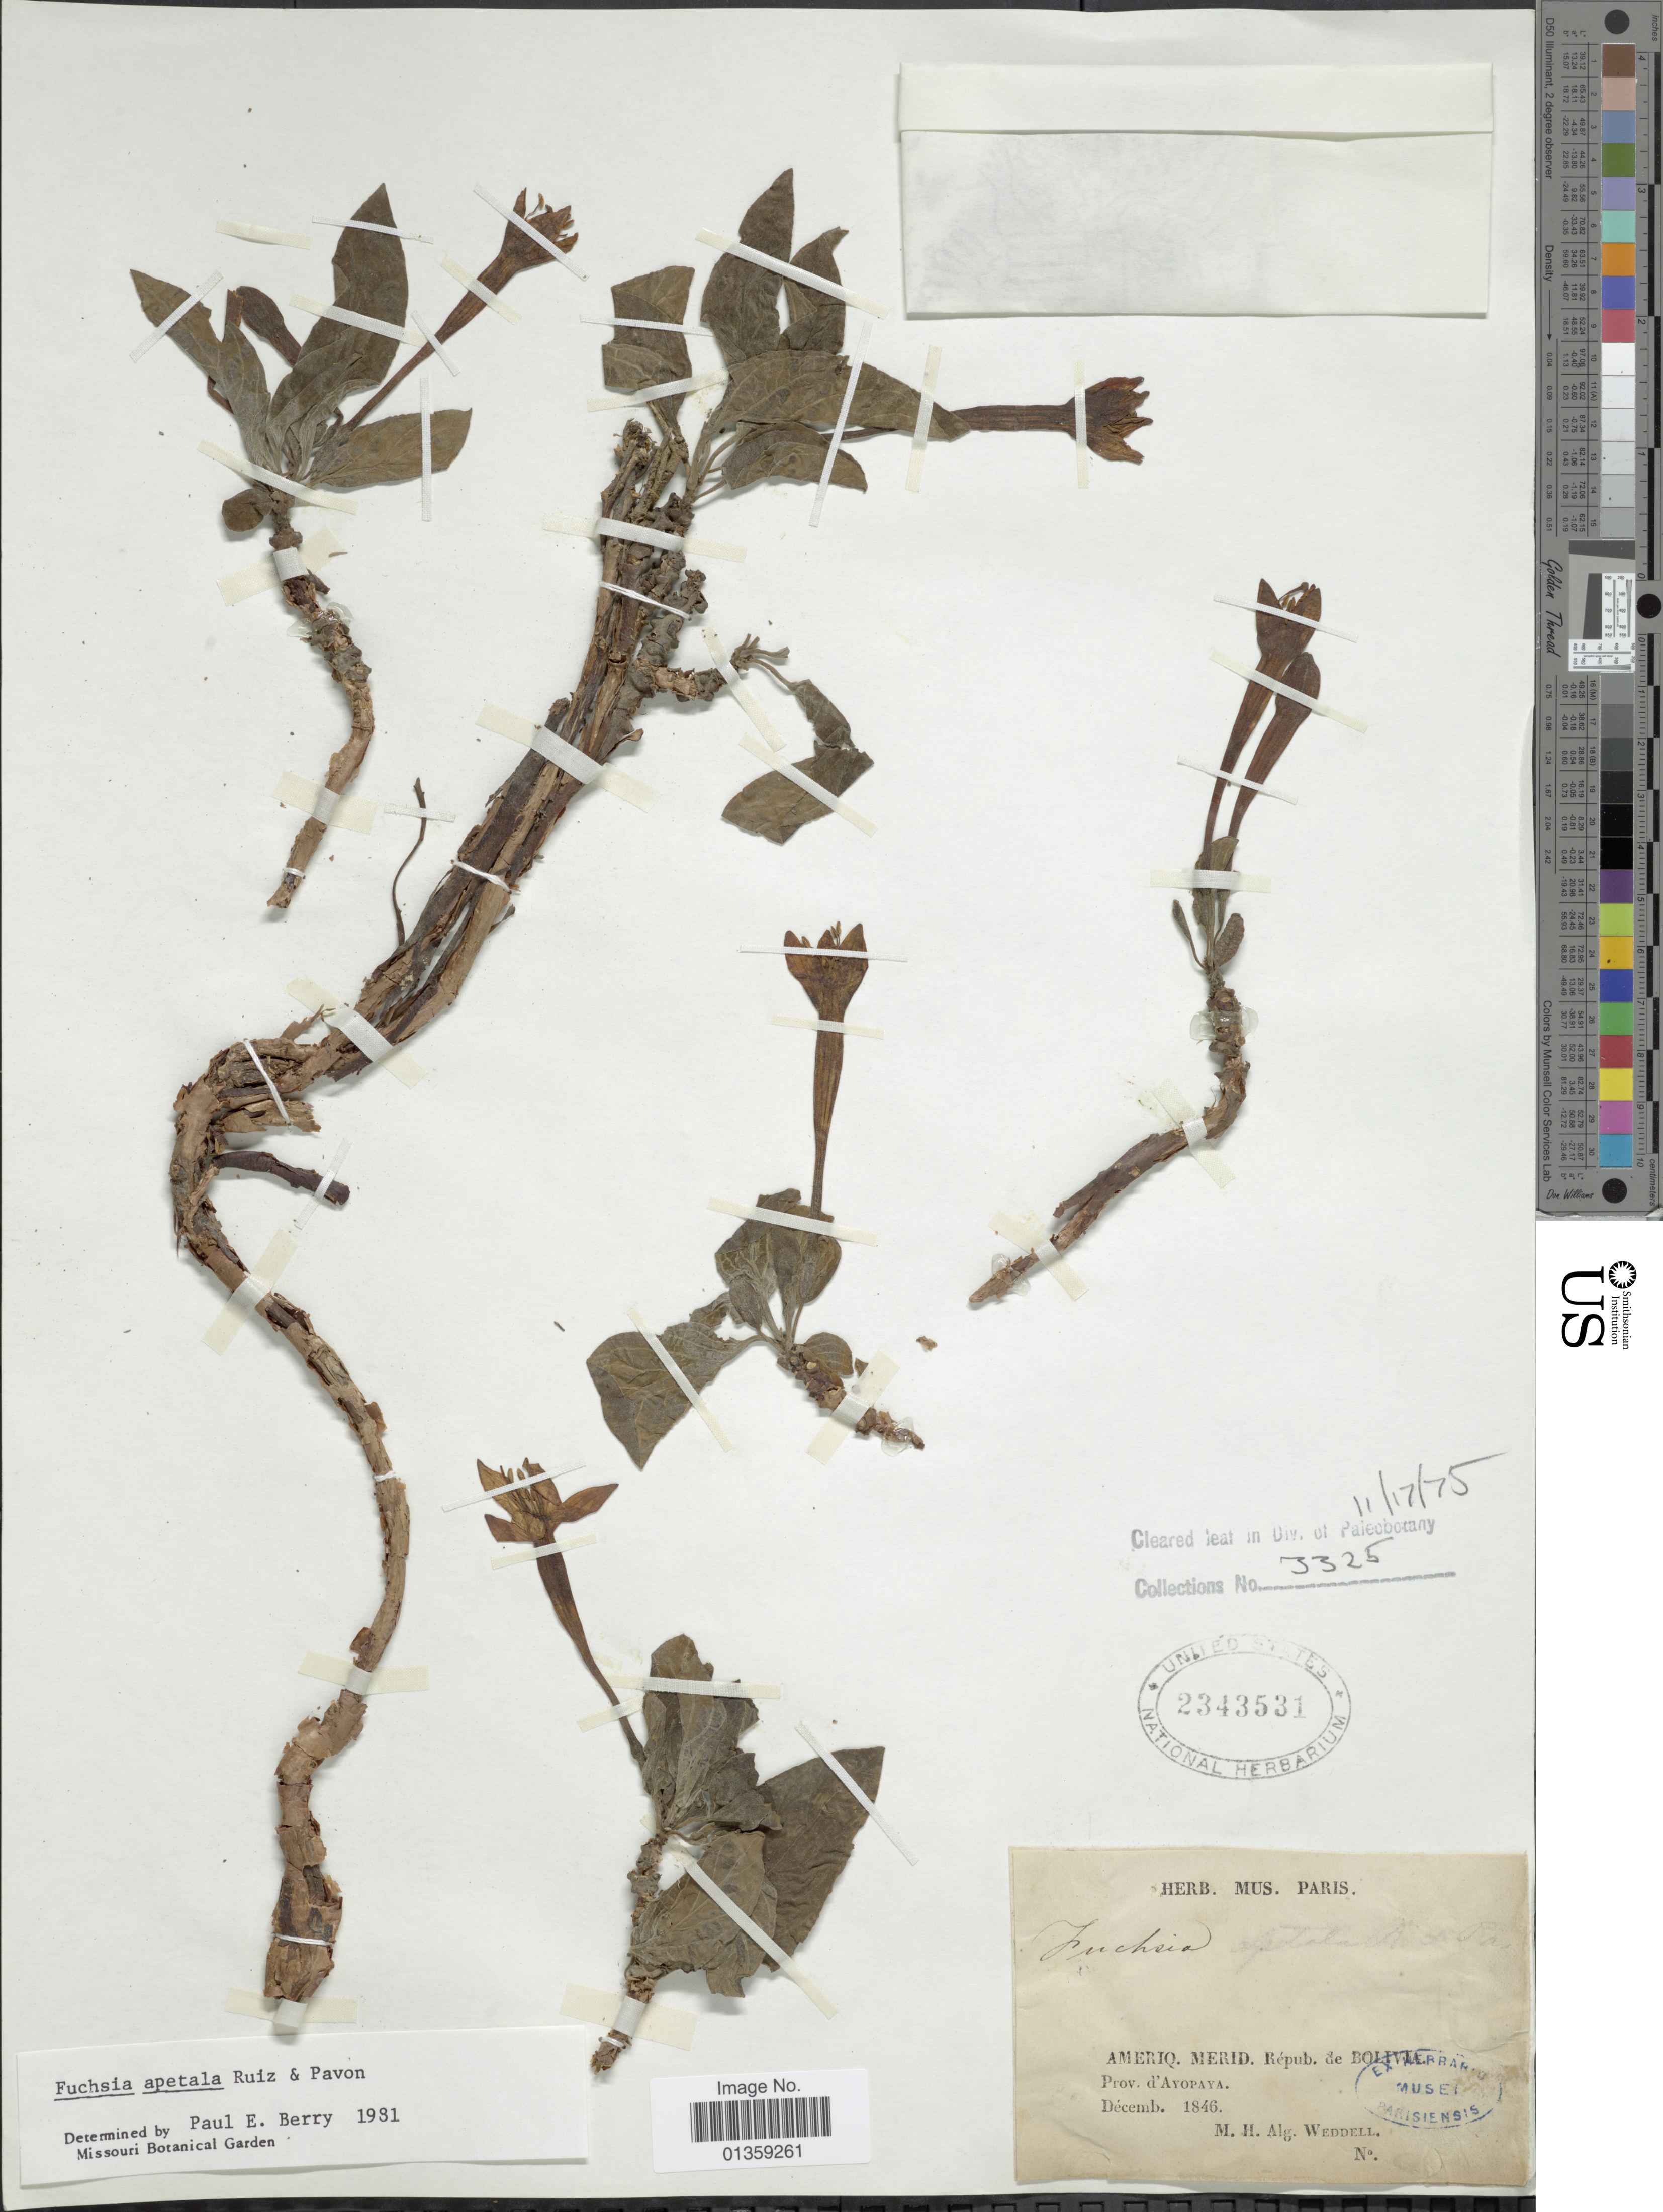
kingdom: Plantae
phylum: Tracheophyta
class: Magnoliopsida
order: Myrtales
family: Onagraceae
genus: Fuchsia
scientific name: Fuchsia apetala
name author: Ruiz & Pav.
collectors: H. A. Weddell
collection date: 1846-12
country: Bolivia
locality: Ameriq. Merid. Prov. d'Avopaya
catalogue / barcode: US 2343531